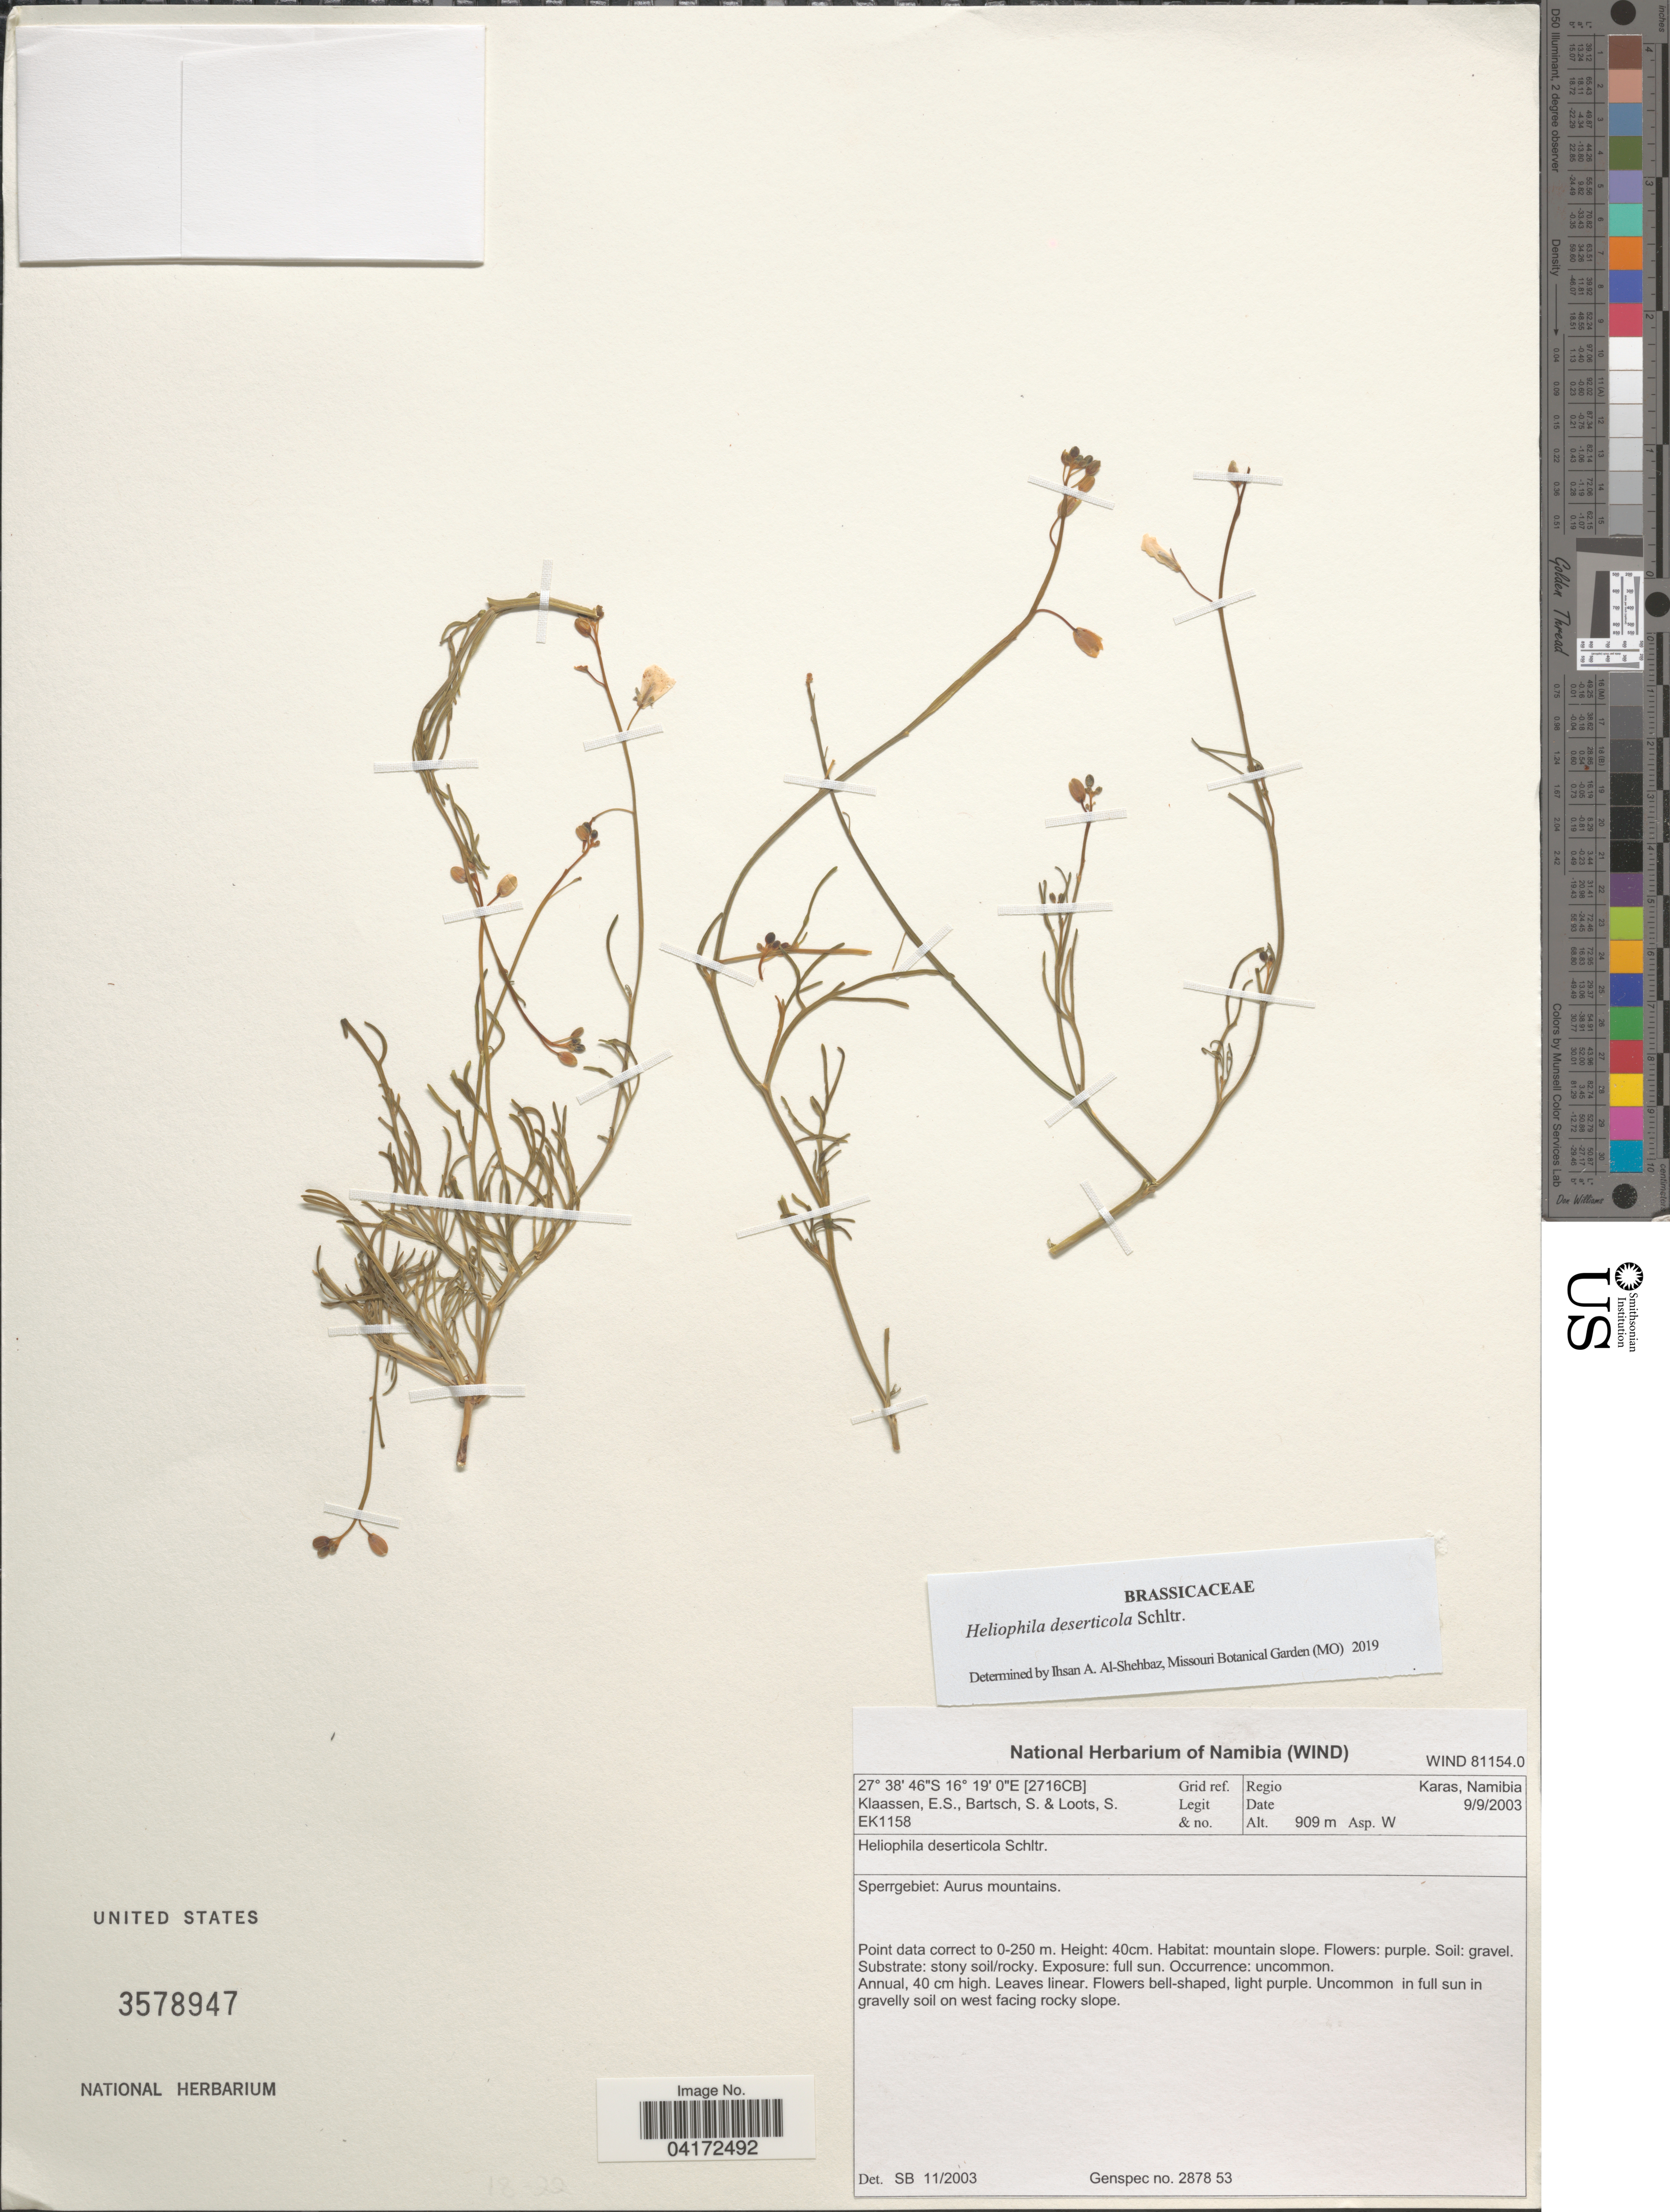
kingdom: Plantae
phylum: Tracheophyta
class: Magnoliopsida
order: Brassicales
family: Brassicaceae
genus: Heliophila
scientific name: Heliophila deserticola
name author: Schltr.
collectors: E. S. Klaassen, S. Bartsch & S. Loots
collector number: EK1158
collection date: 2003-09-09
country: Namibia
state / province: Karas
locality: [2716CB] Grid ref. Regio Karas. Asp. W. Sperrgebiet: Aurus mountains.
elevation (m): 909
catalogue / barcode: US 3578947